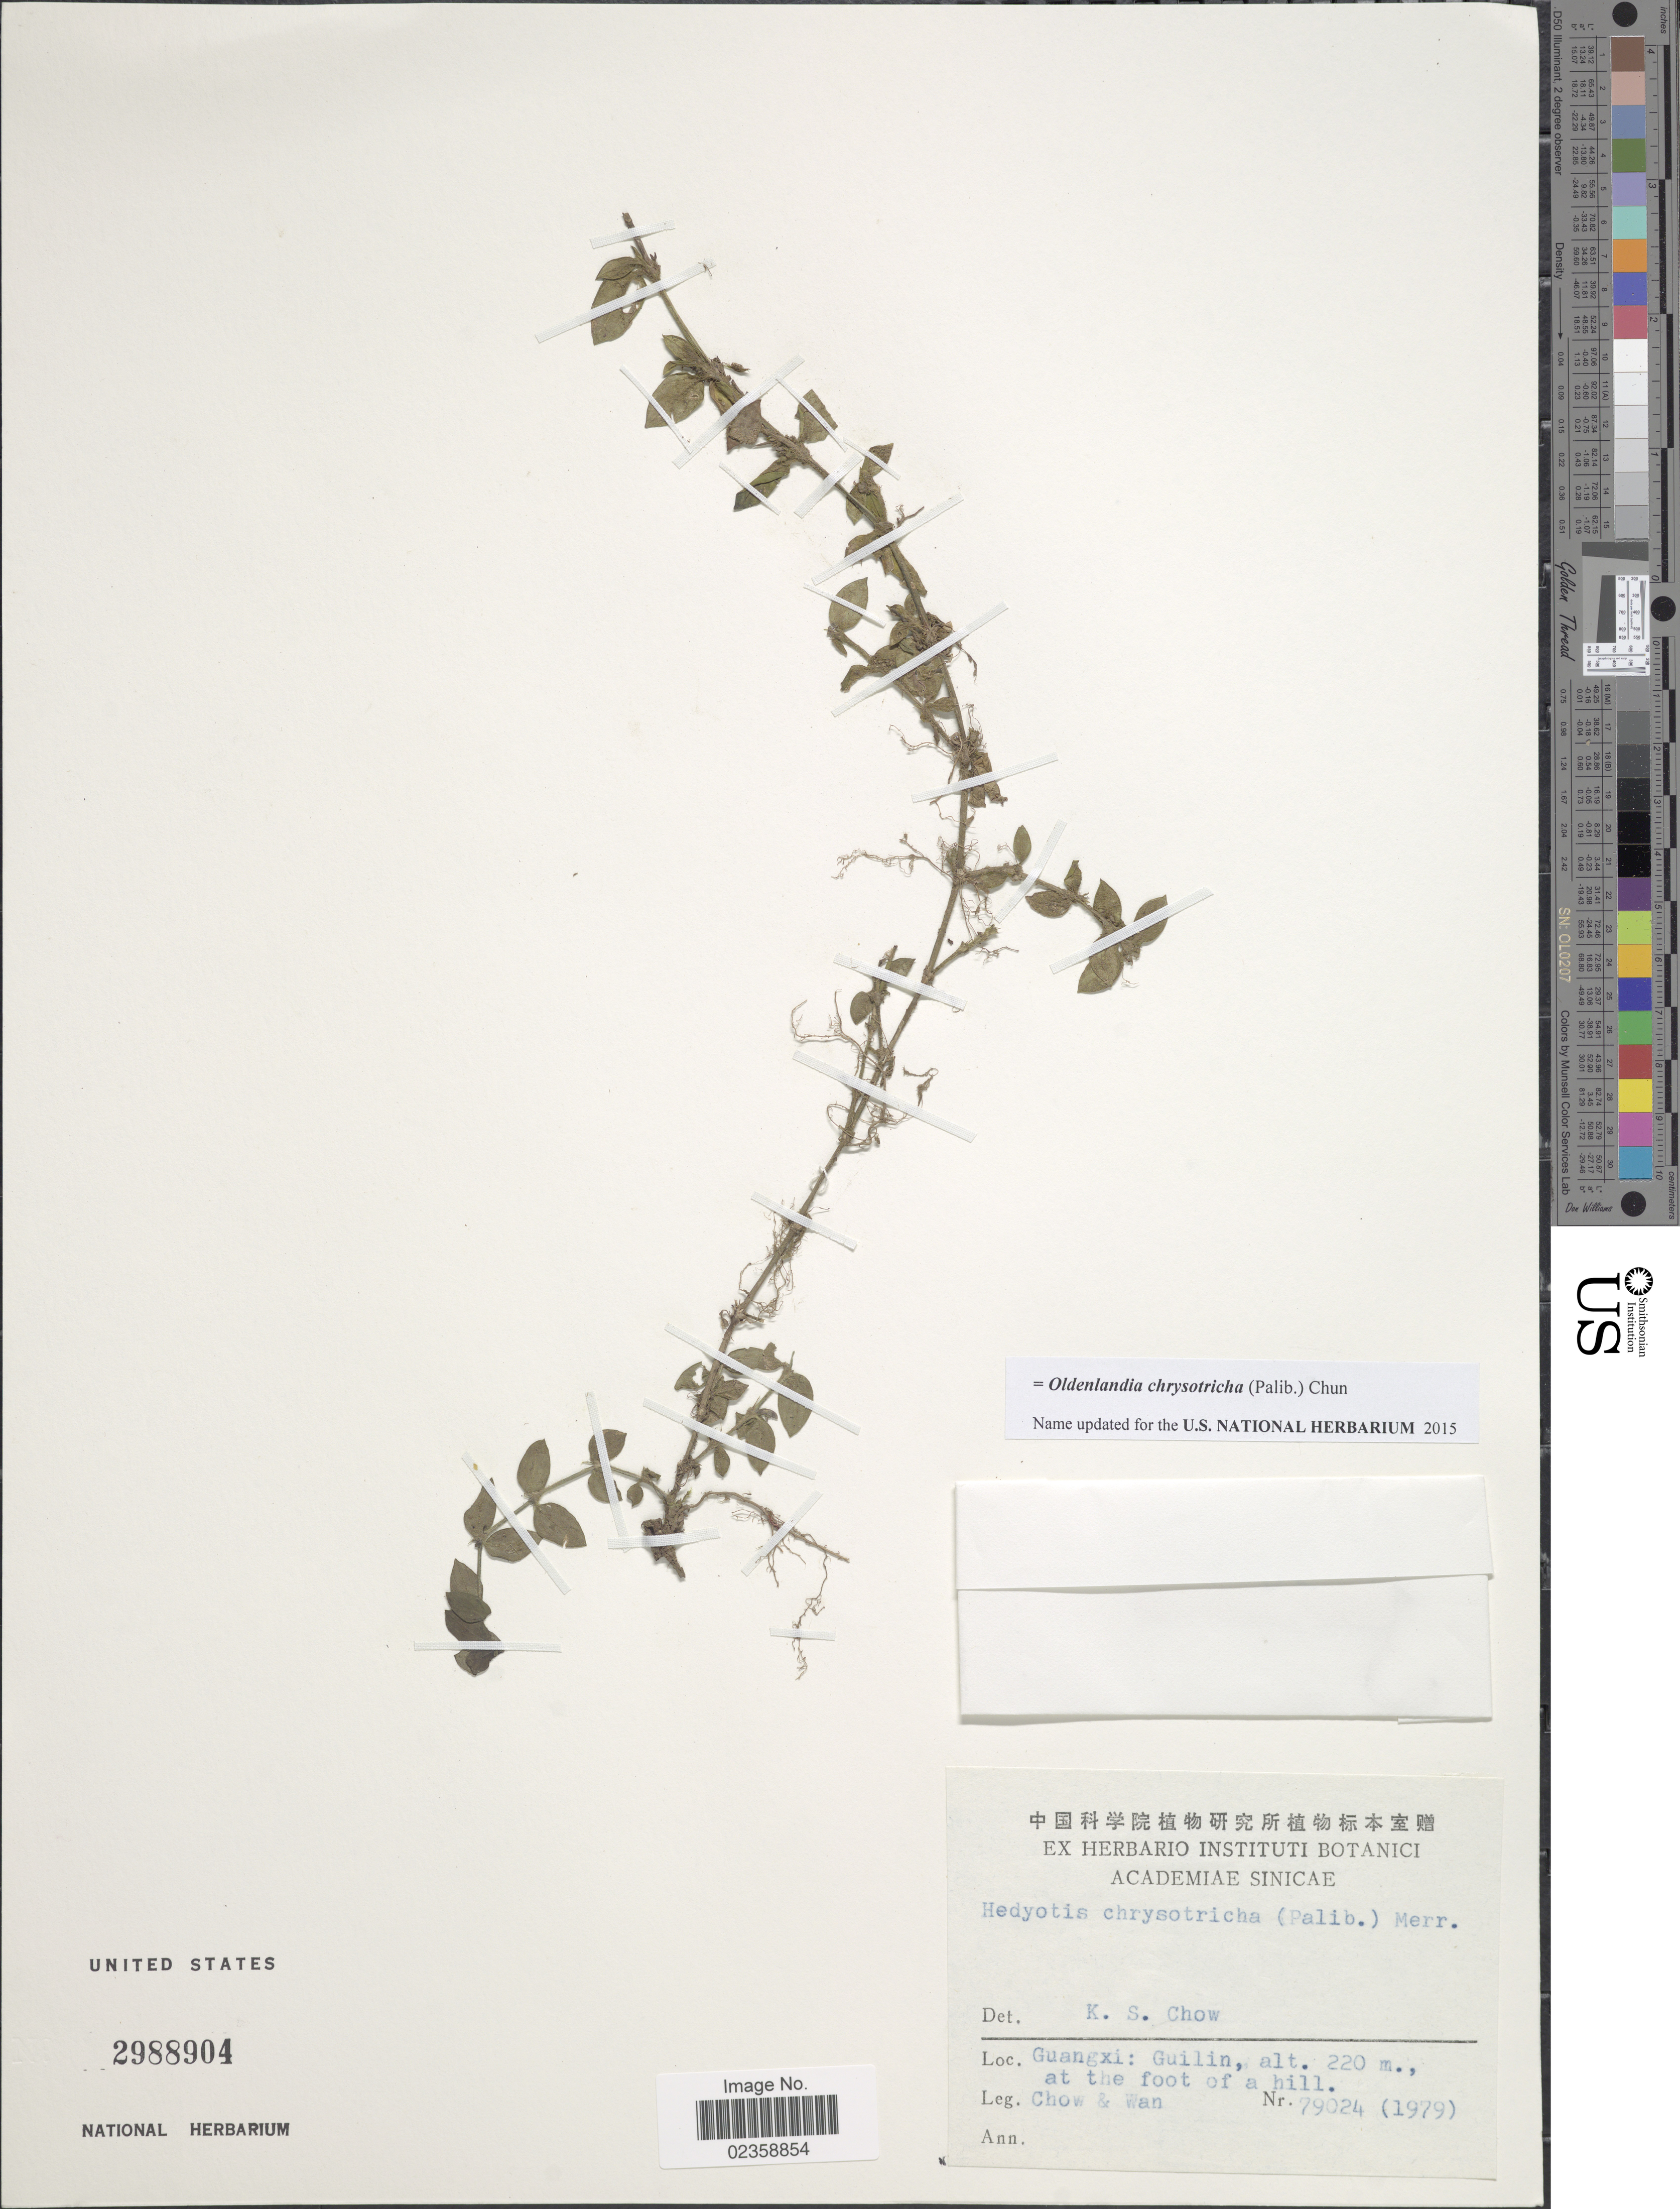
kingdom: Plantae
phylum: Tracheophyta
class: Magnoliopsida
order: Gentianales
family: Rubiaceae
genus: Oldenlandia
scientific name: Oldenlandia chrysotricha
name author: (Palib.) Chun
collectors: Chow, -- & -. Wan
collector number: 79024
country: China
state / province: Guangxi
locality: Guangxi: Guilin, at the foot of a hill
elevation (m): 220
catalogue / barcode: US 2988904